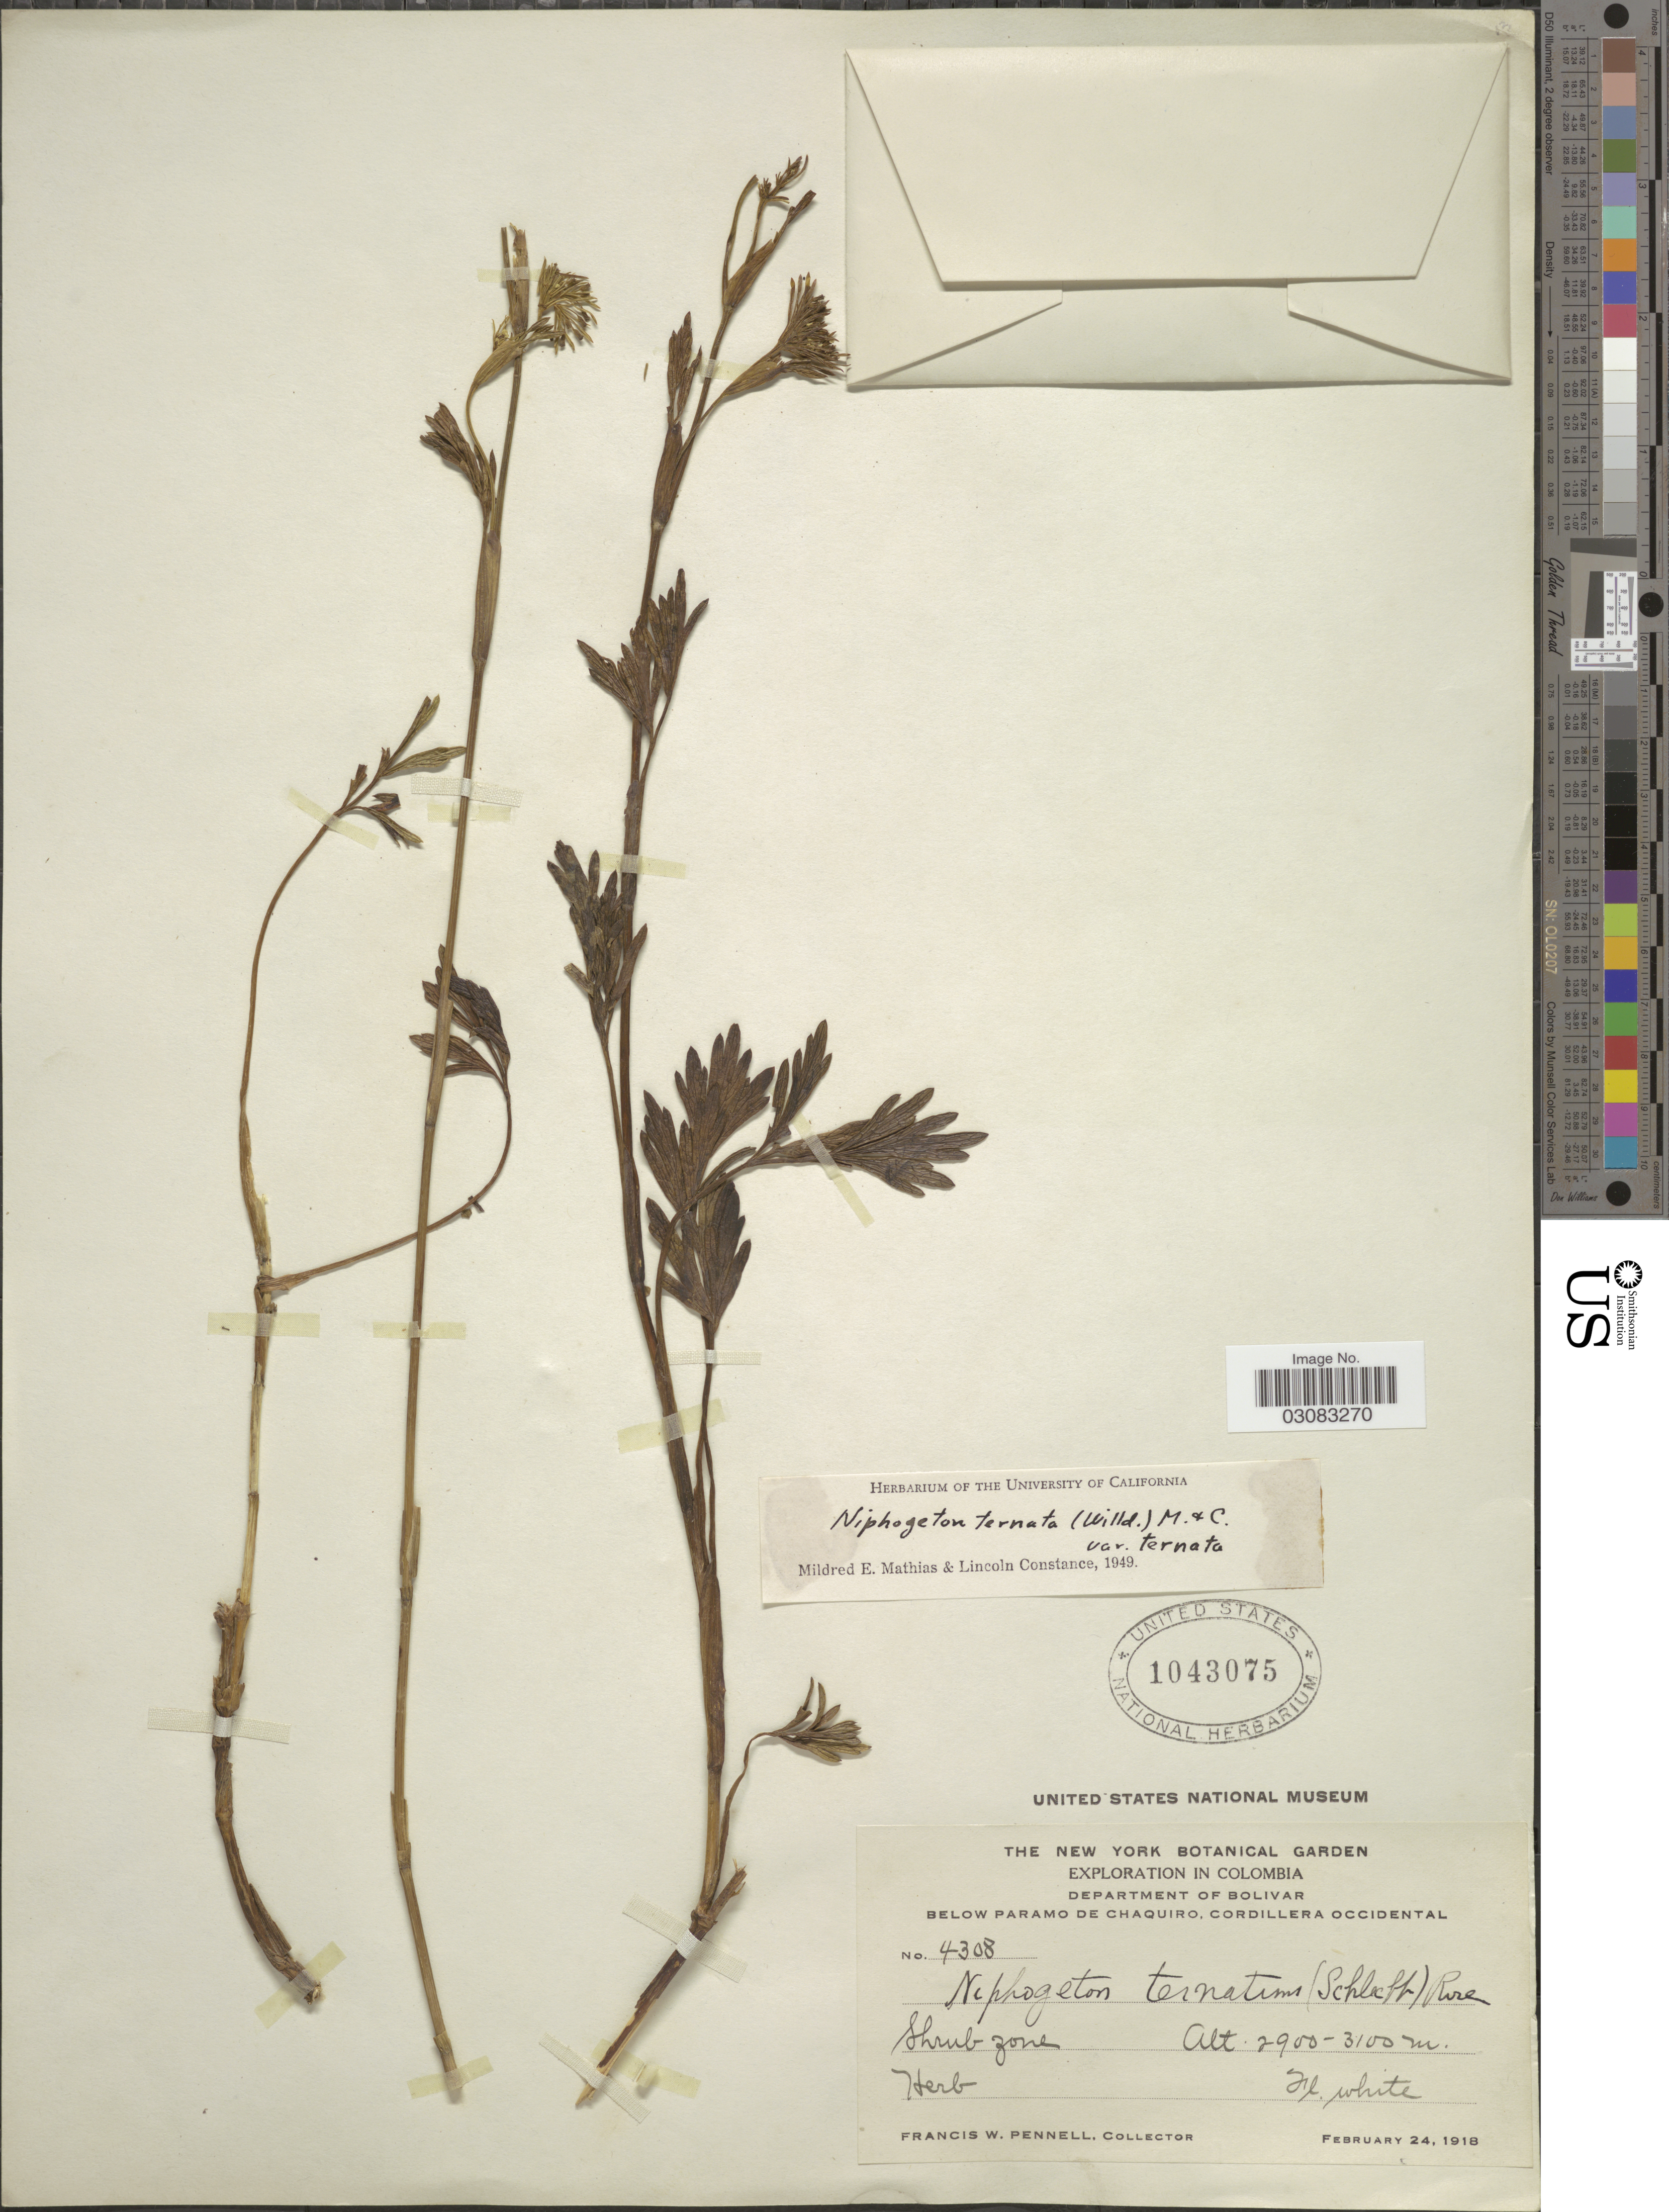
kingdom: Plantae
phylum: Tracheophyta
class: Magnoliopsida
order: Apiales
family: Apiaceae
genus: Niphogeton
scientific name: Niphogeton ternata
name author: (Willd. ex Schltr.) Mathias & Constance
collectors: F. W. Pennell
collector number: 4308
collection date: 1918-02-24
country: Colombia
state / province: Bolívar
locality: Department of Bolivar. Below paramo de Chaquiro, Cordillera Occidental.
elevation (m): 2900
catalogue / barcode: US 1043075